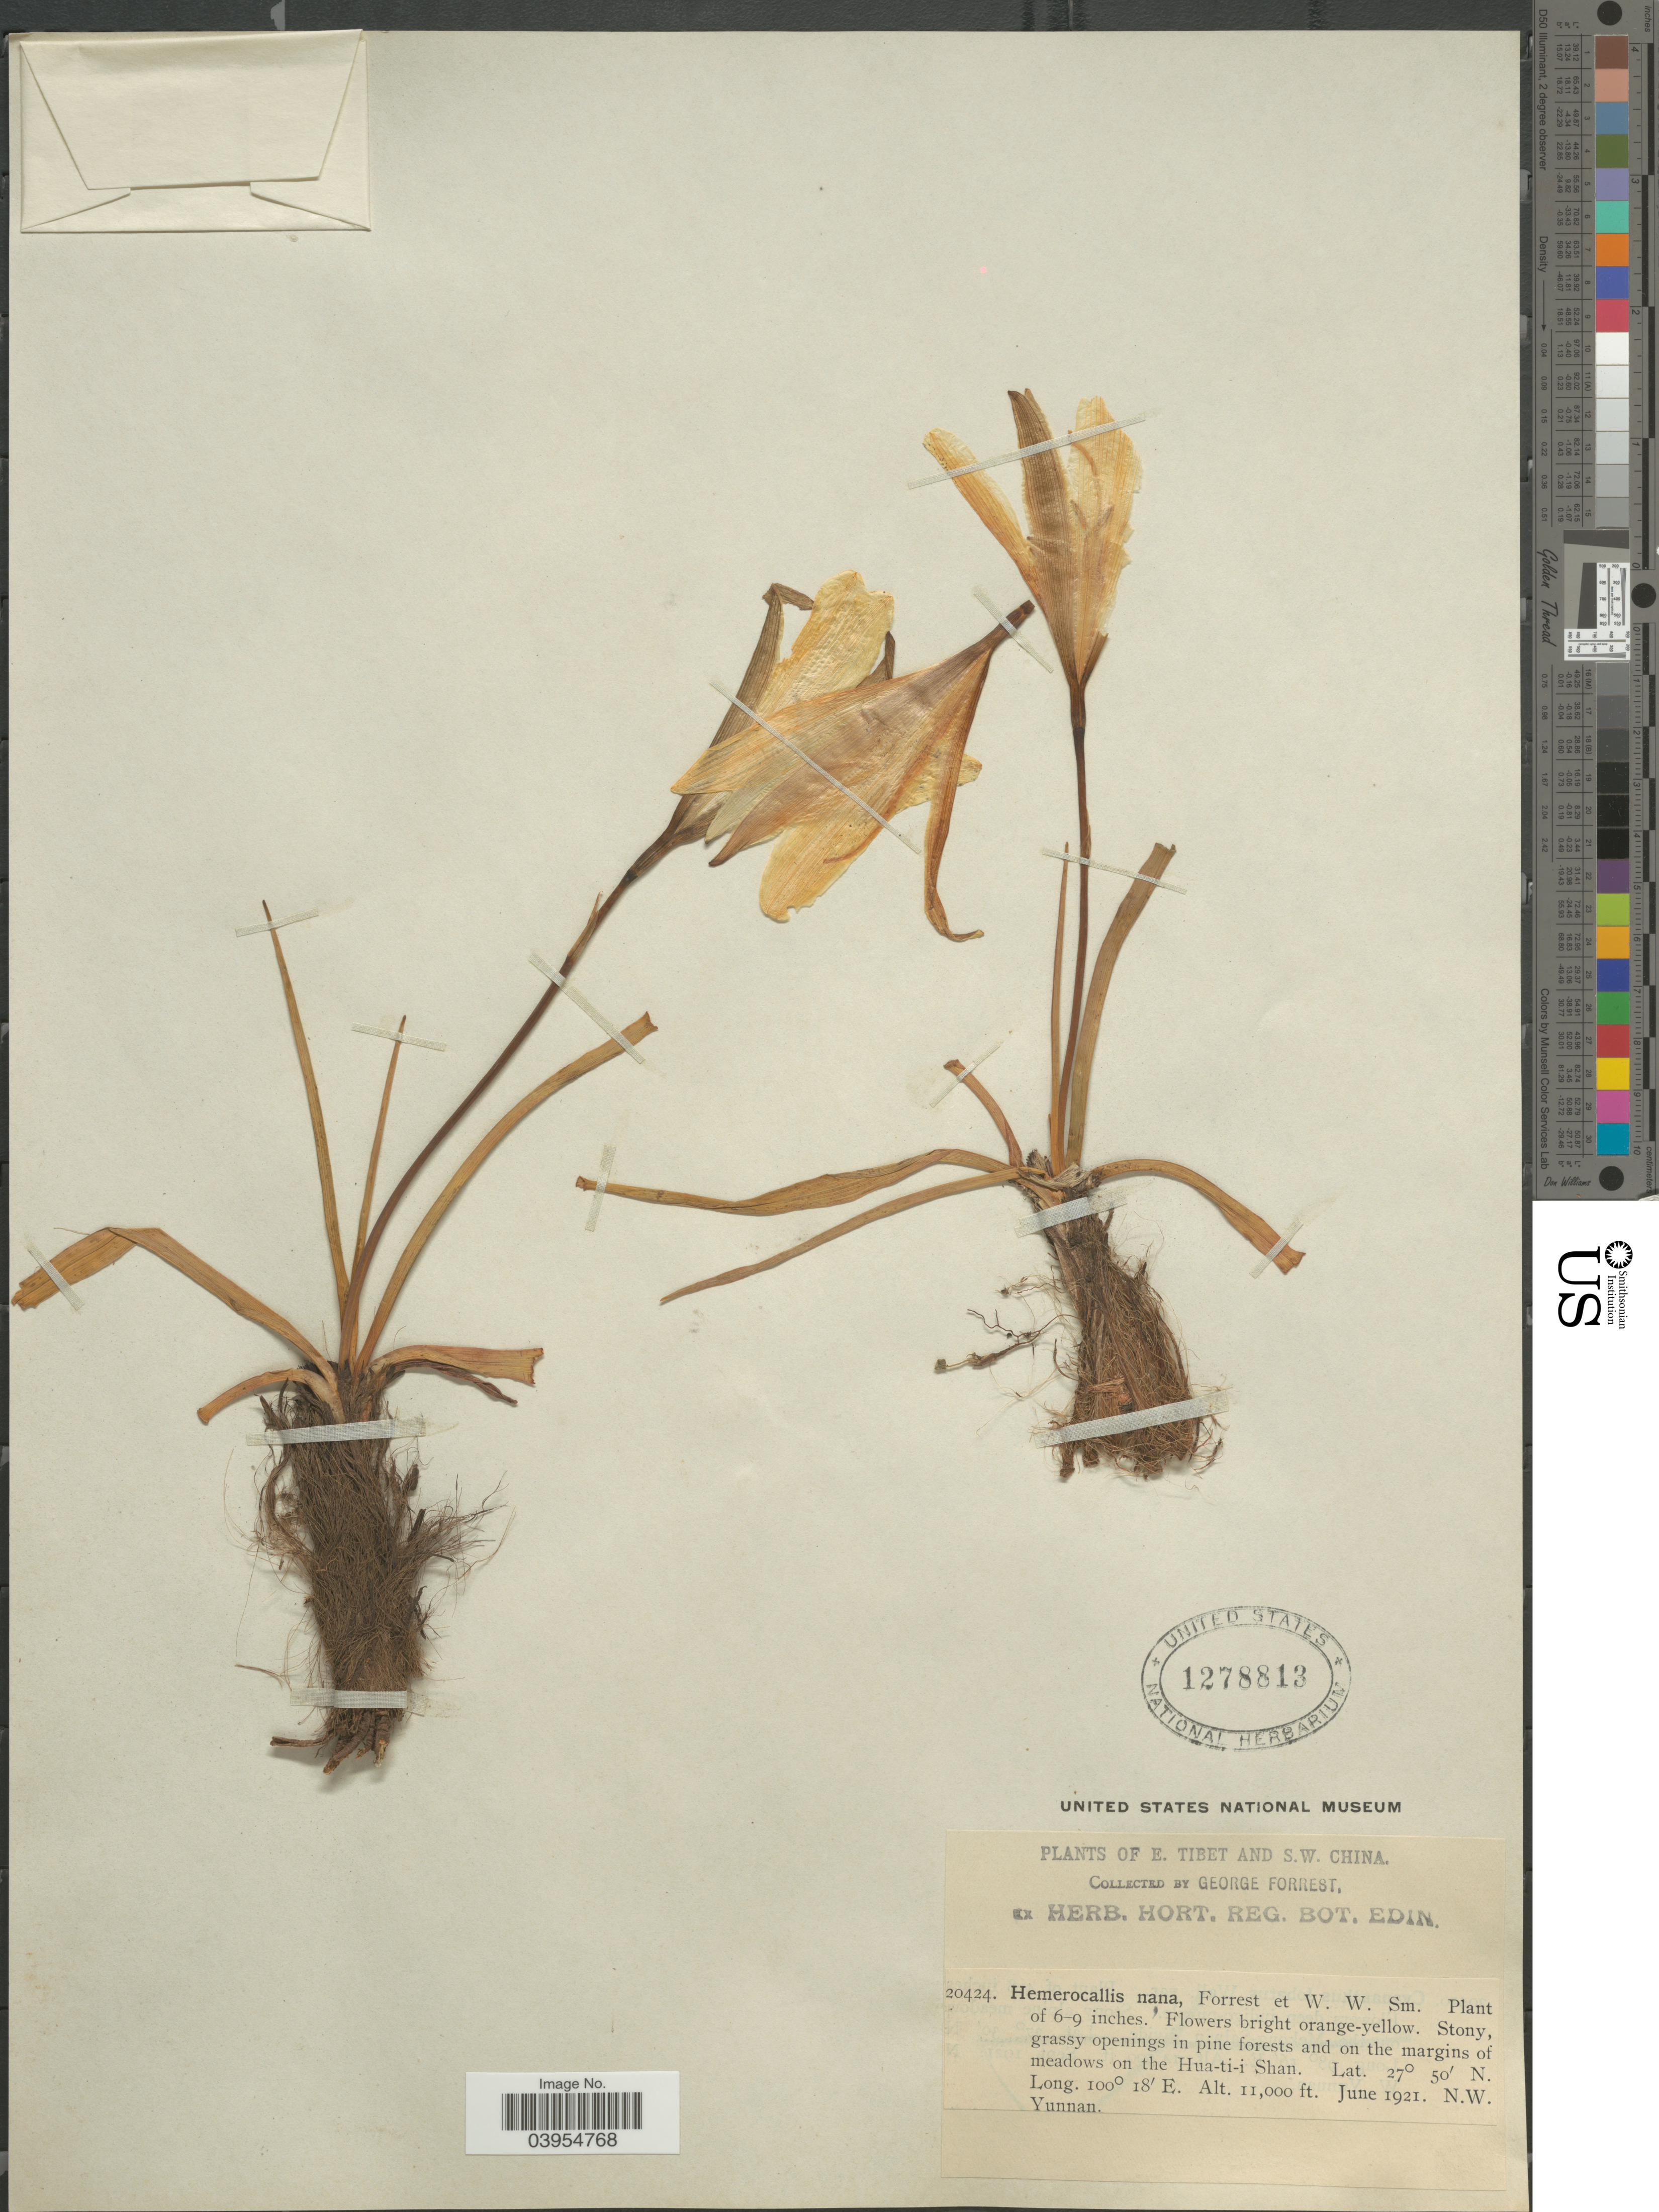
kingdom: Plantae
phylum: Tracheophyta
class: Liliopsida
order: Asparagales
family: Asphodelaceae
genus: Hemerocallis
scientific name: Hemerocallis nana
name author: W.W. Sm. & Forrest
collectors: G. Forrest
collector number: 20424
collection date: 1921-06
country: China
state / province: Yunnan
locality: S.W. China. And on the margins of meadows on the Hua-ti-i Shan. N.W. Yunnan.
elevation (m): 3353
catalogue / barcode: US 1278813